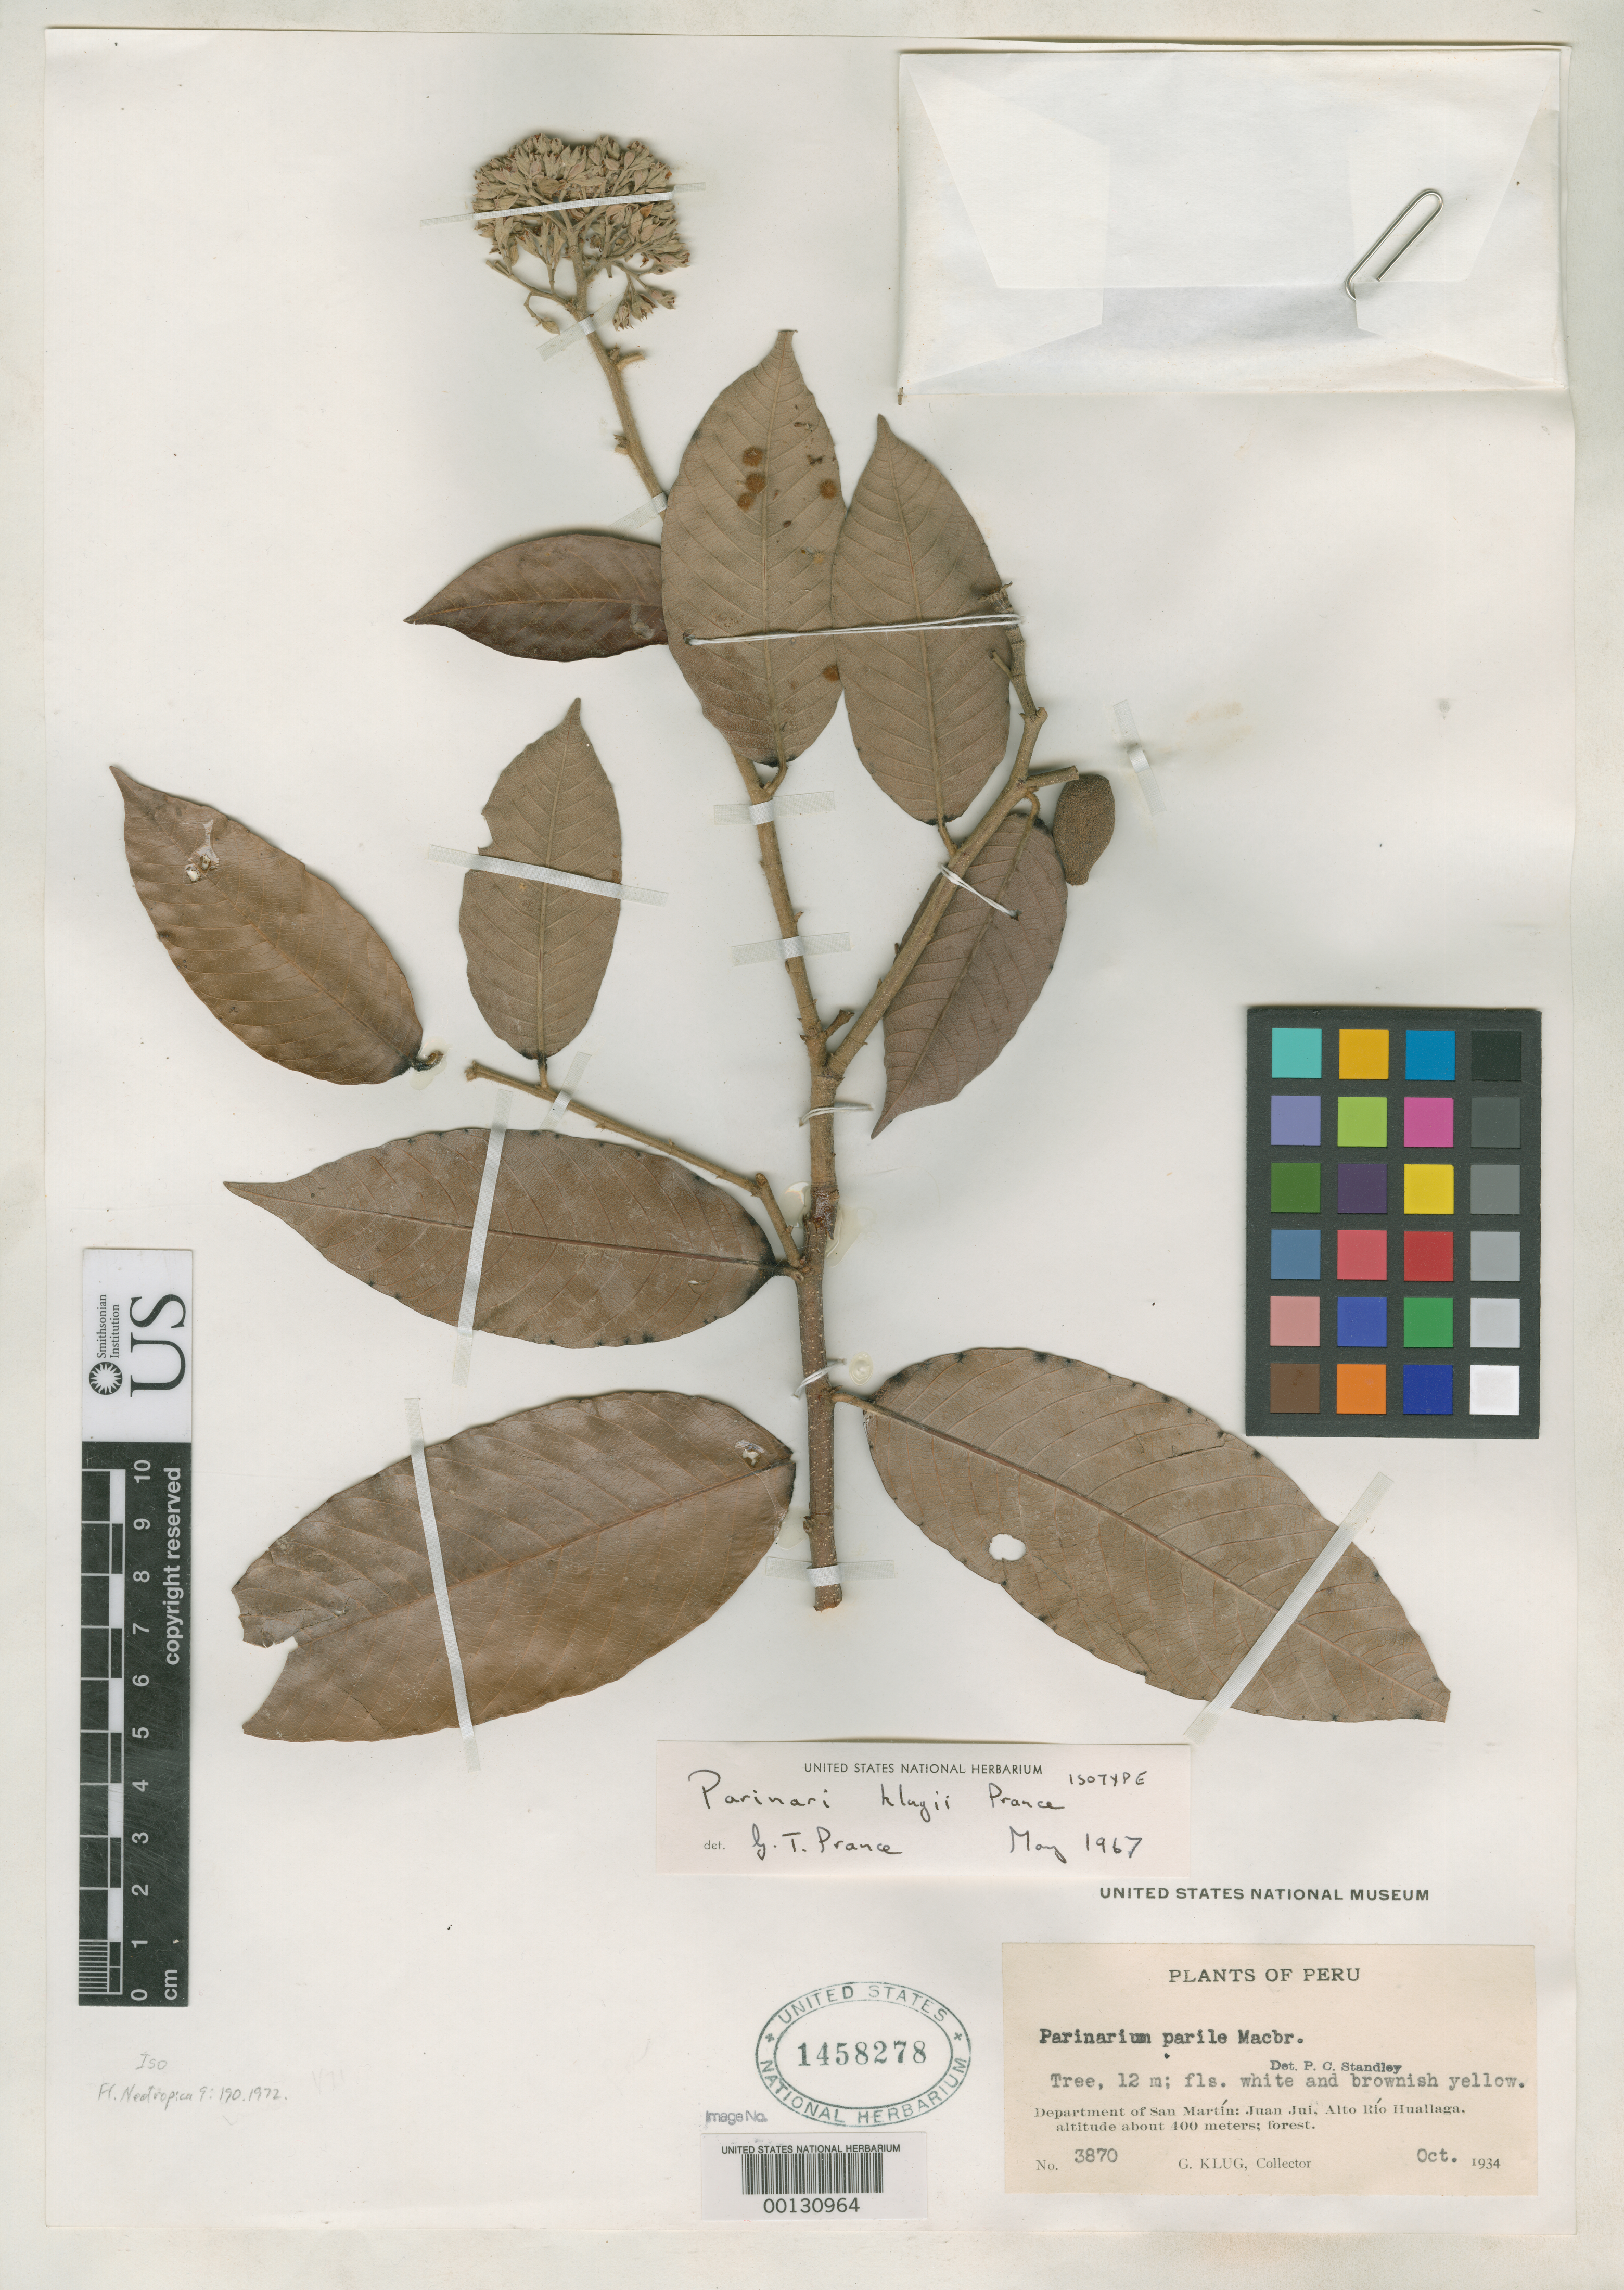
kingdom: Plantae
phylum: Tracheophyta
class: Magnoliopsida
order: Malpighiales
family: Chrysobalanaceae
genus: Parinari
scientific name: Parinari klugii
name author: Prance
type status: Isotype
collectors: G. Klug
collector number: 3870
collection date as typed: Oct 1934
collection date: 1934-10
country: Peru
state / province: San Martín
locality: Juan Jui, Alto Rio Huallaga.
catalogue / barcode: US 1458278